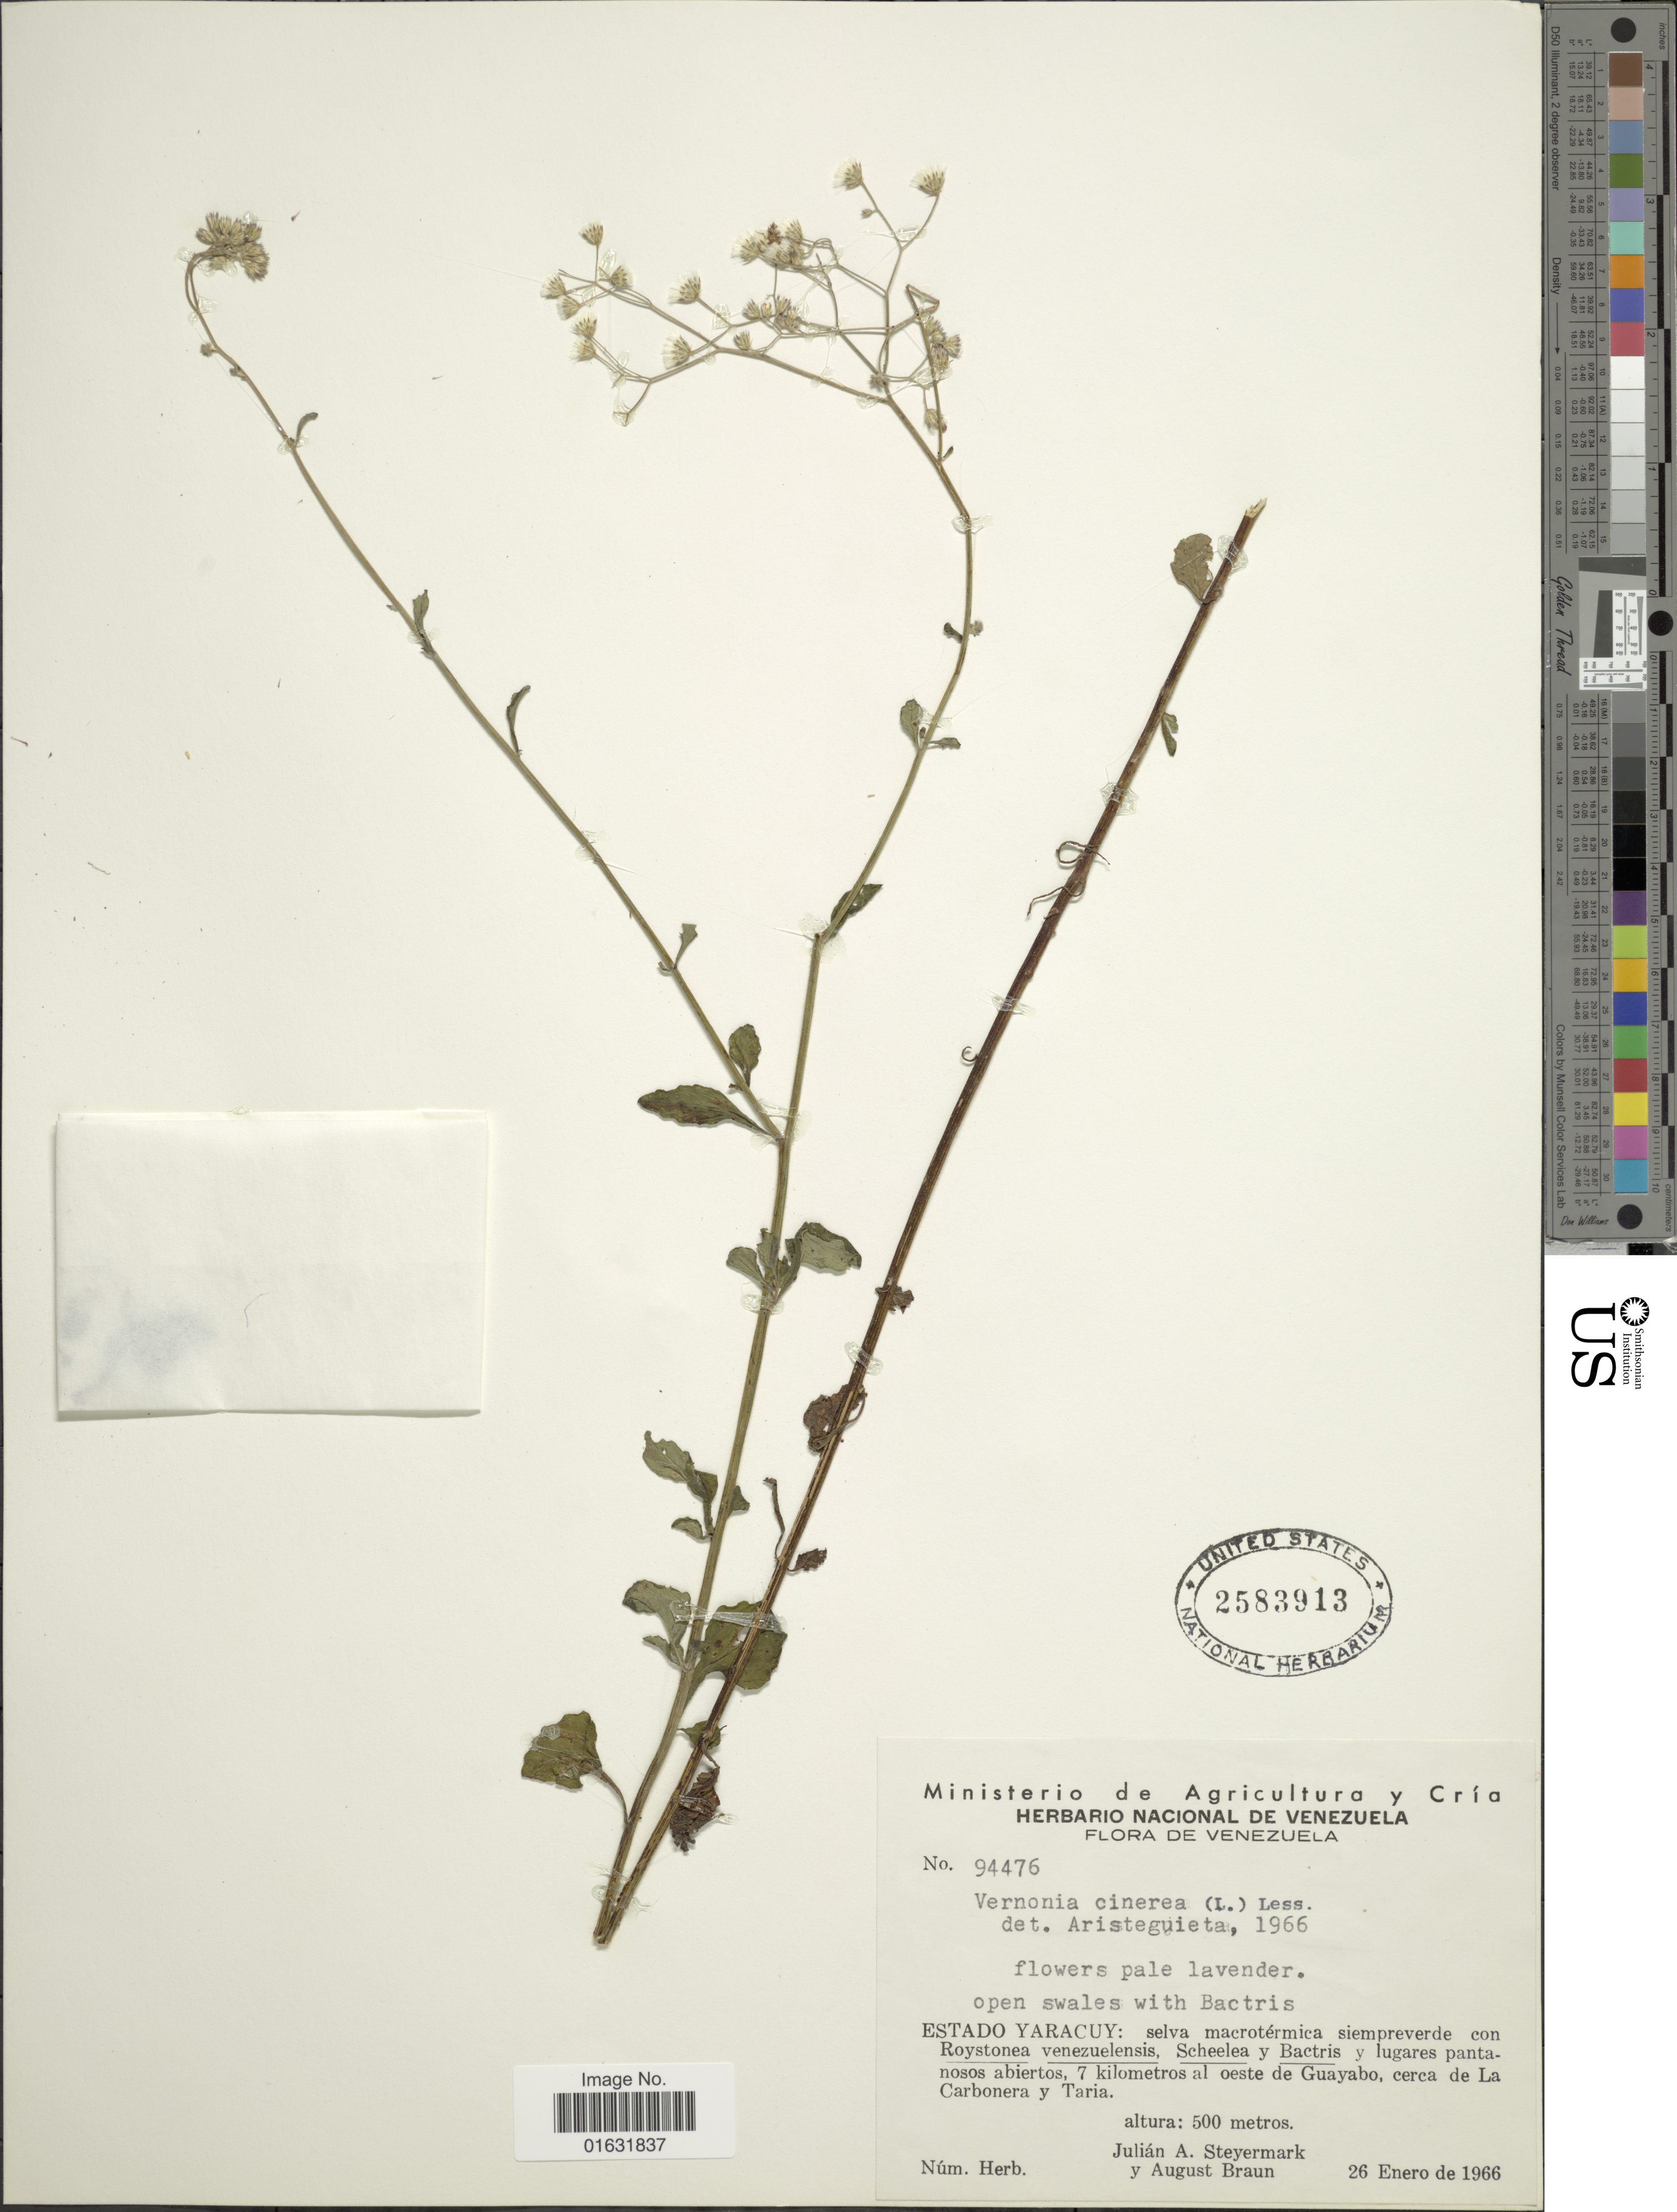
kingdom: Plantae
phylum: Tracheophyta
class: Magnoliopsida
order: Asterales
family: Asteraceae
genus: Cyanthillium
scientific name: Cyanthillium cinereum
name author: (L.) H. Rob.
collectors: J. Steyermark & A. Braun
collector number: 94476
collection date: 1966-01-26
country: Venezuela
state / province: Yaracuy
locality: Selva macrotermica siempeverde con Roystonea venezuelensis, Scheelea y Bactris y lugares pantanoso abiertos, 7 kilometros al oeste de Guayabo, cerca de la Carbonera y Taria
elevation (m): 500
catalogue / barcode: US 2583913